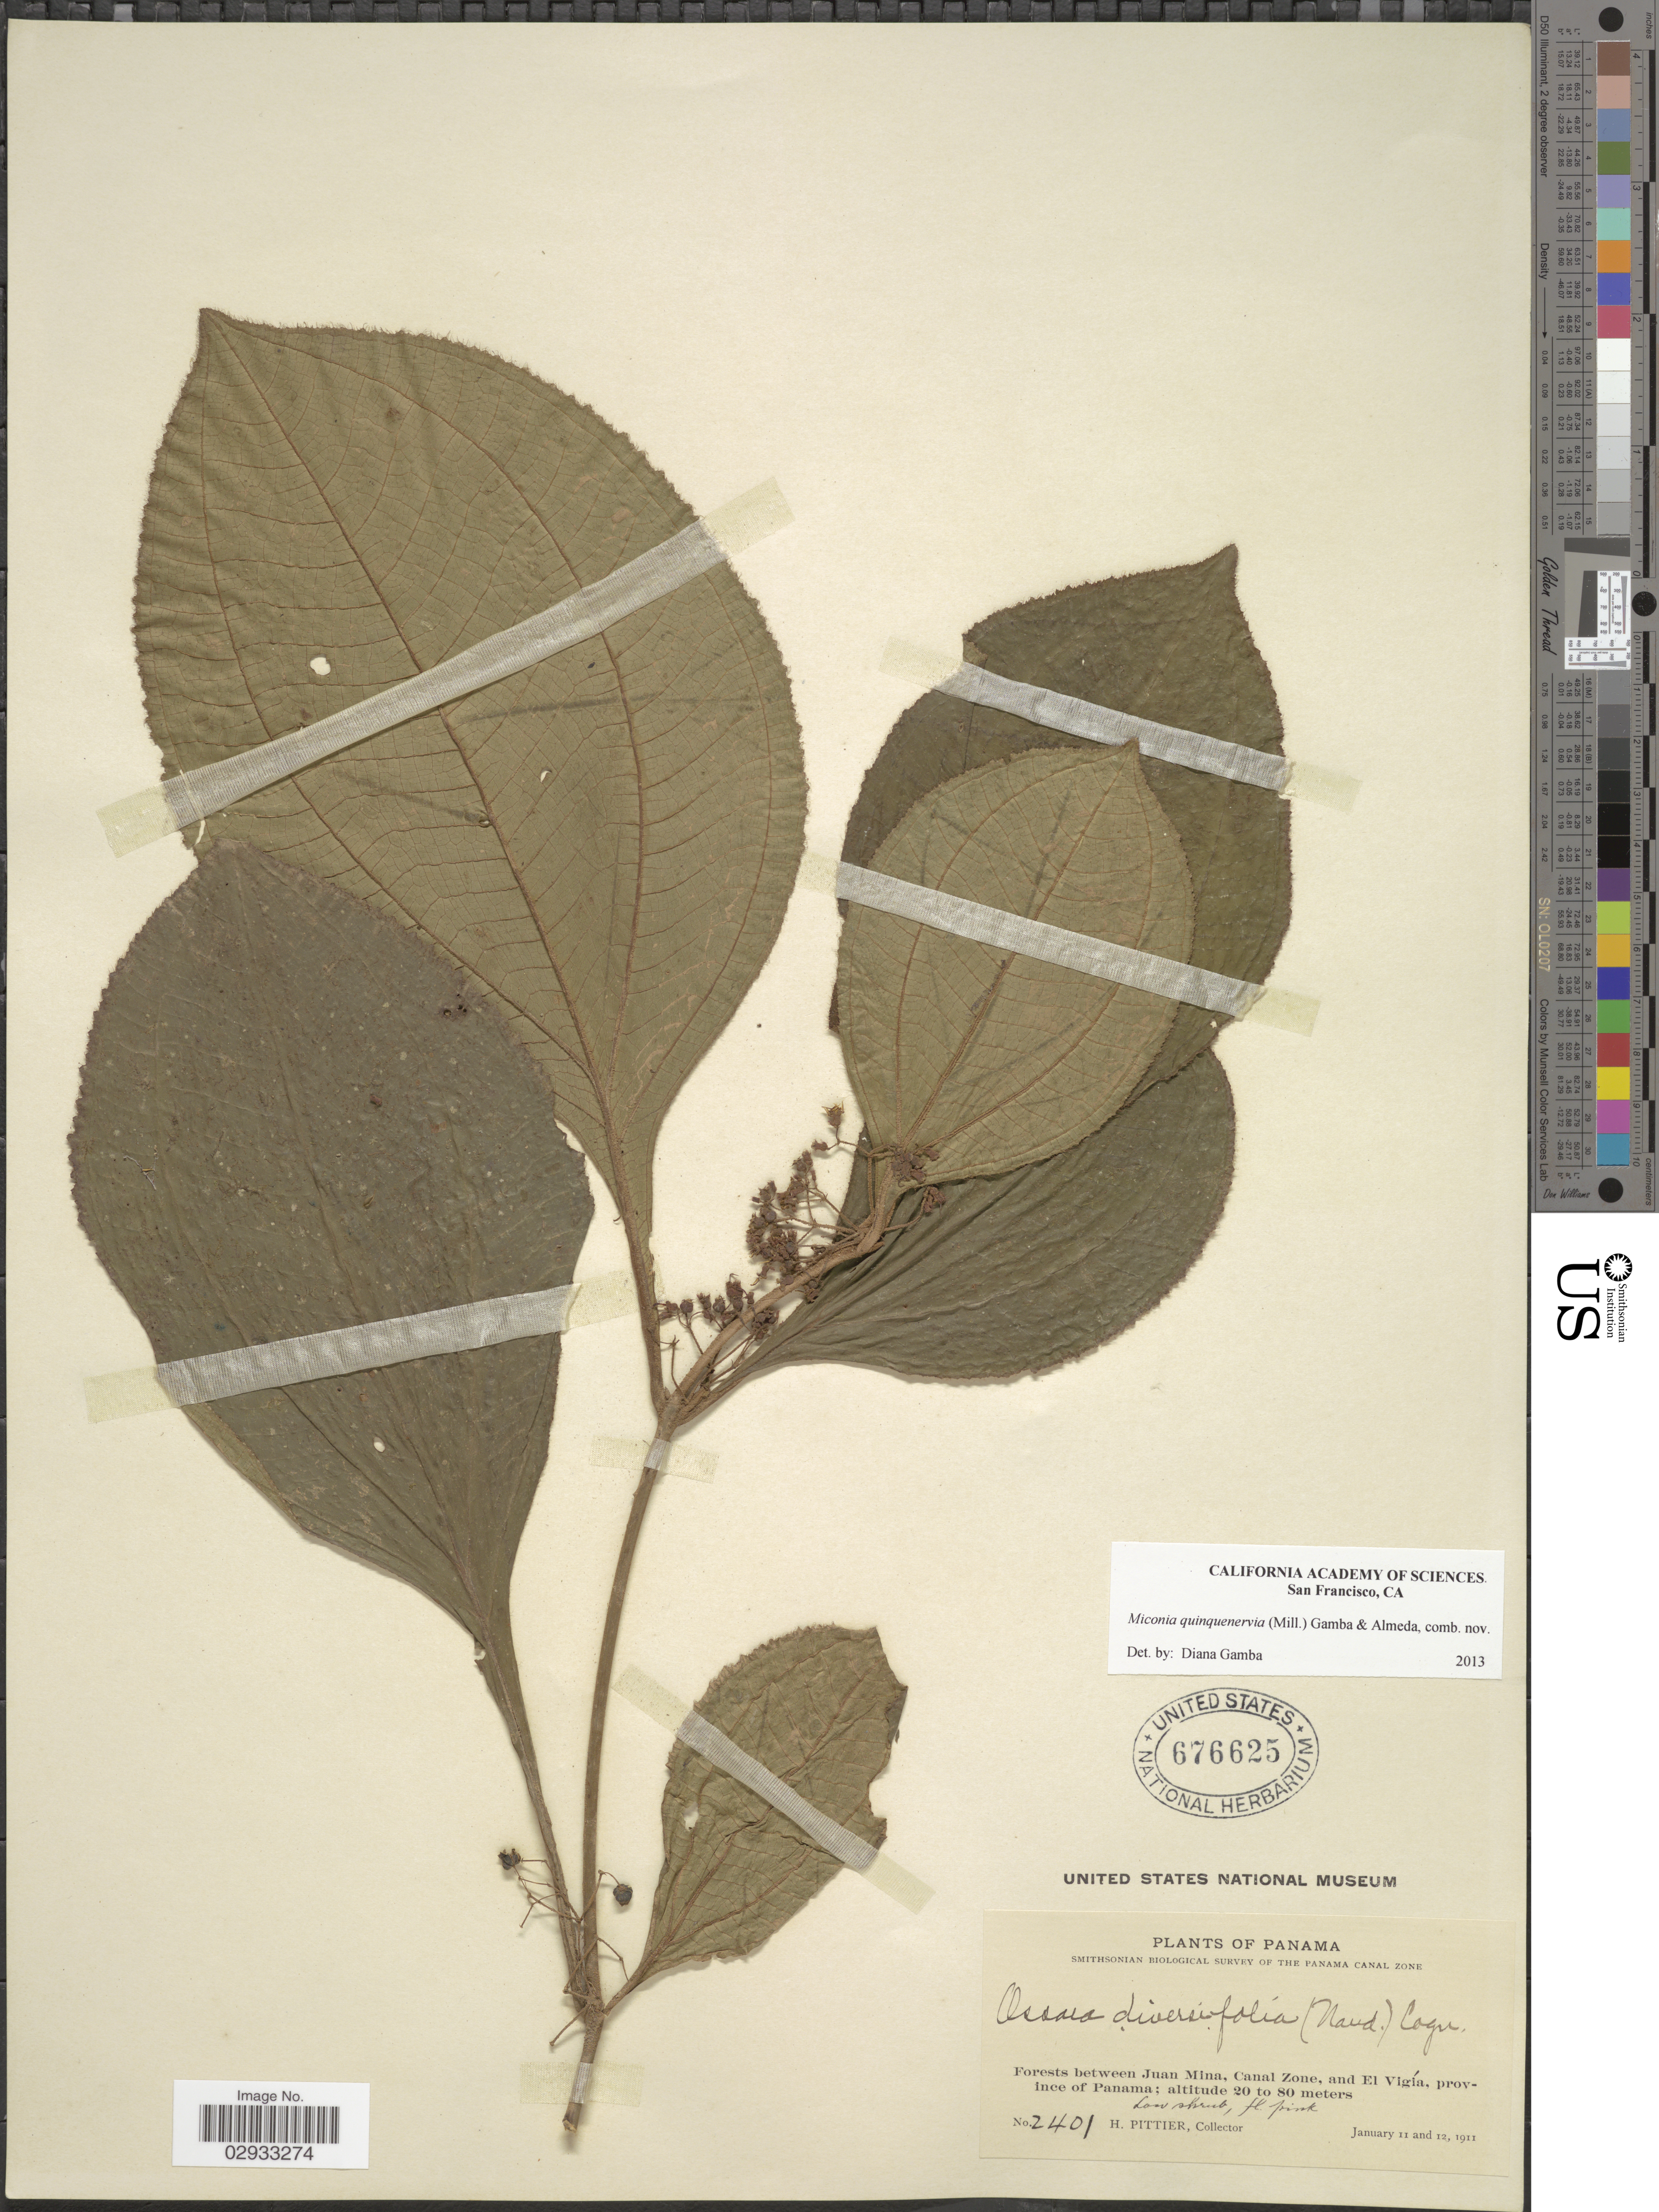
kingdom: Plantae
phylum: Tracheophyta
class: Magnoliopsida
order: Myrtales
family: Melastomataceae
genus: Miconia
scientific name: Miconia quinquenervia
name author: (Mill.) Gamba & Almeda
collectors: H. F. Pittier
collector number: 2401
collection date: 1911-01-11/1911-01-12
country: Panama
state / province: Panamá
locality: Forests between Juan Mina, Canal Zone, and El Vigía.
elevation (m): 20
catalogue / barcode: US 676625